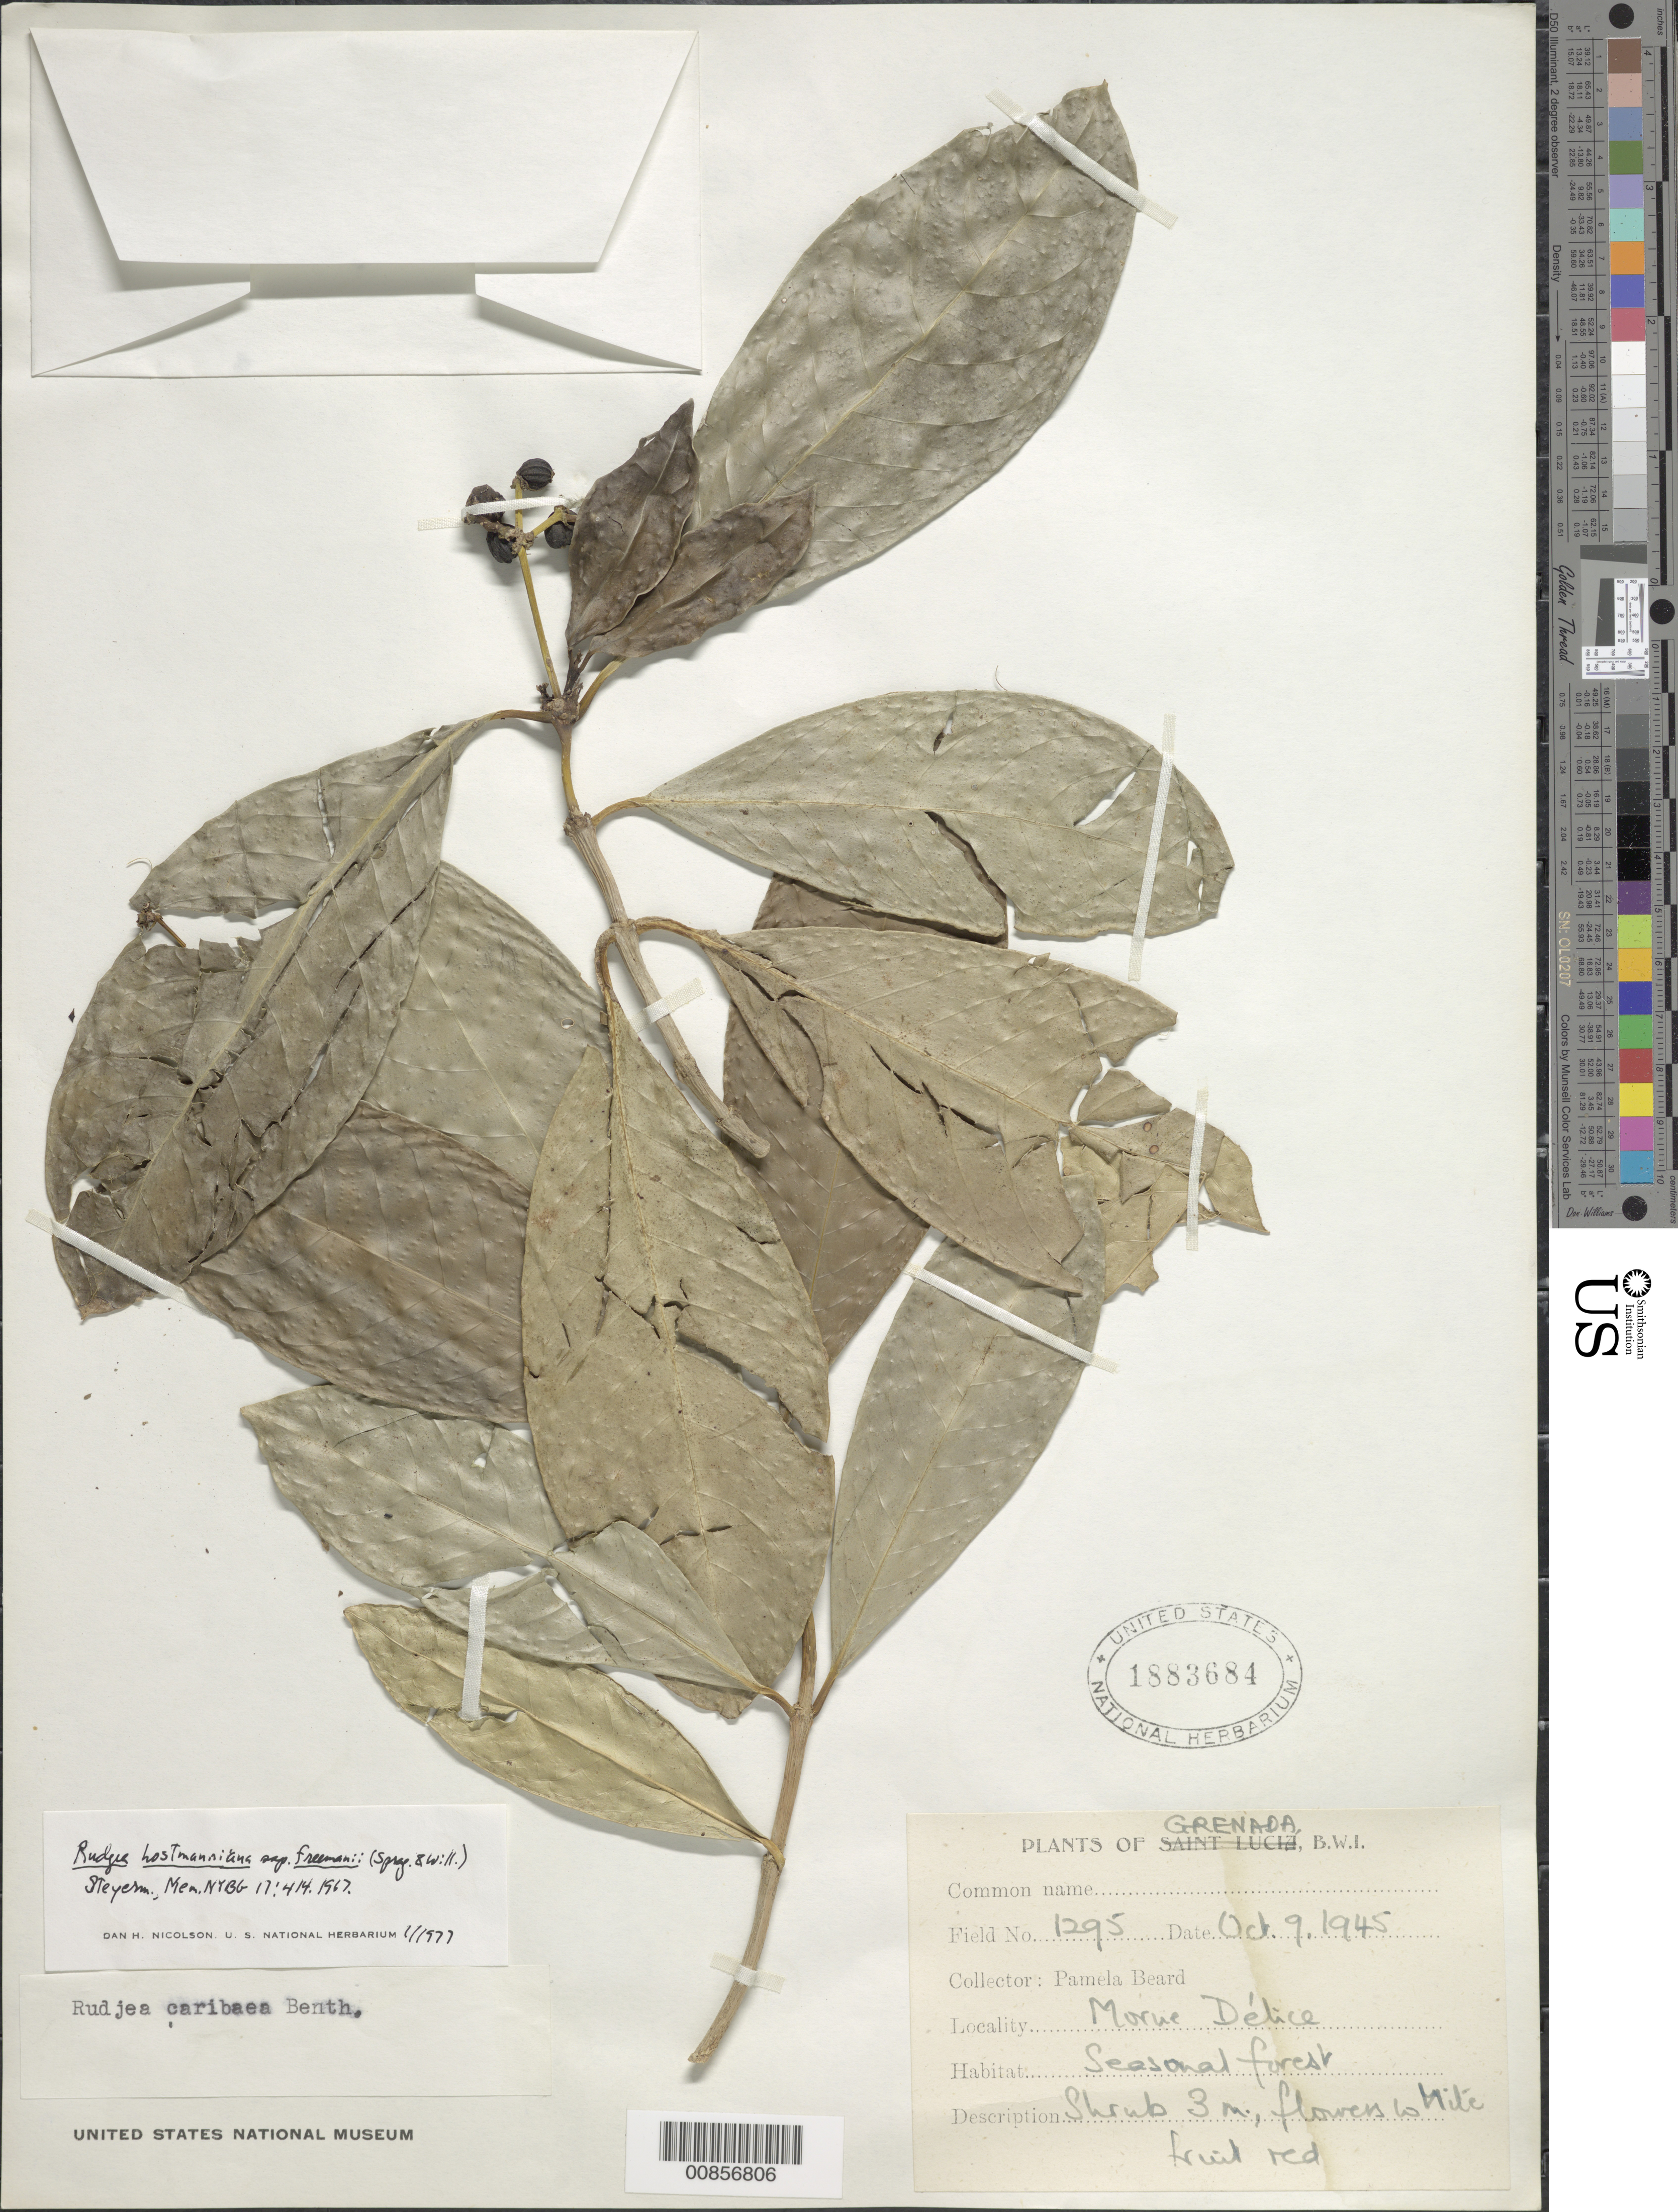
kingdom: Plantae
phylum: Tracheophyta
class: Magnoliopsida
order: Gentianales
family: Rubiaceae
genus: Rudgea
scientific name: Rudgea hostmanniana subsp. freemanii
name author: (C. Sprague & R.O. Williams ex R.O. Williams & Cheesman) Steyerm.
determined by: Nicolson, Dan H.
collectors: P. Beard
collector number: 1295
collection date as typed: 09 Oct 1945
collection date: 1945-10-09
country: Grenada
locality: Morne Délice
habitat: Seasonal forest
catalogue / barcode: US 1883684